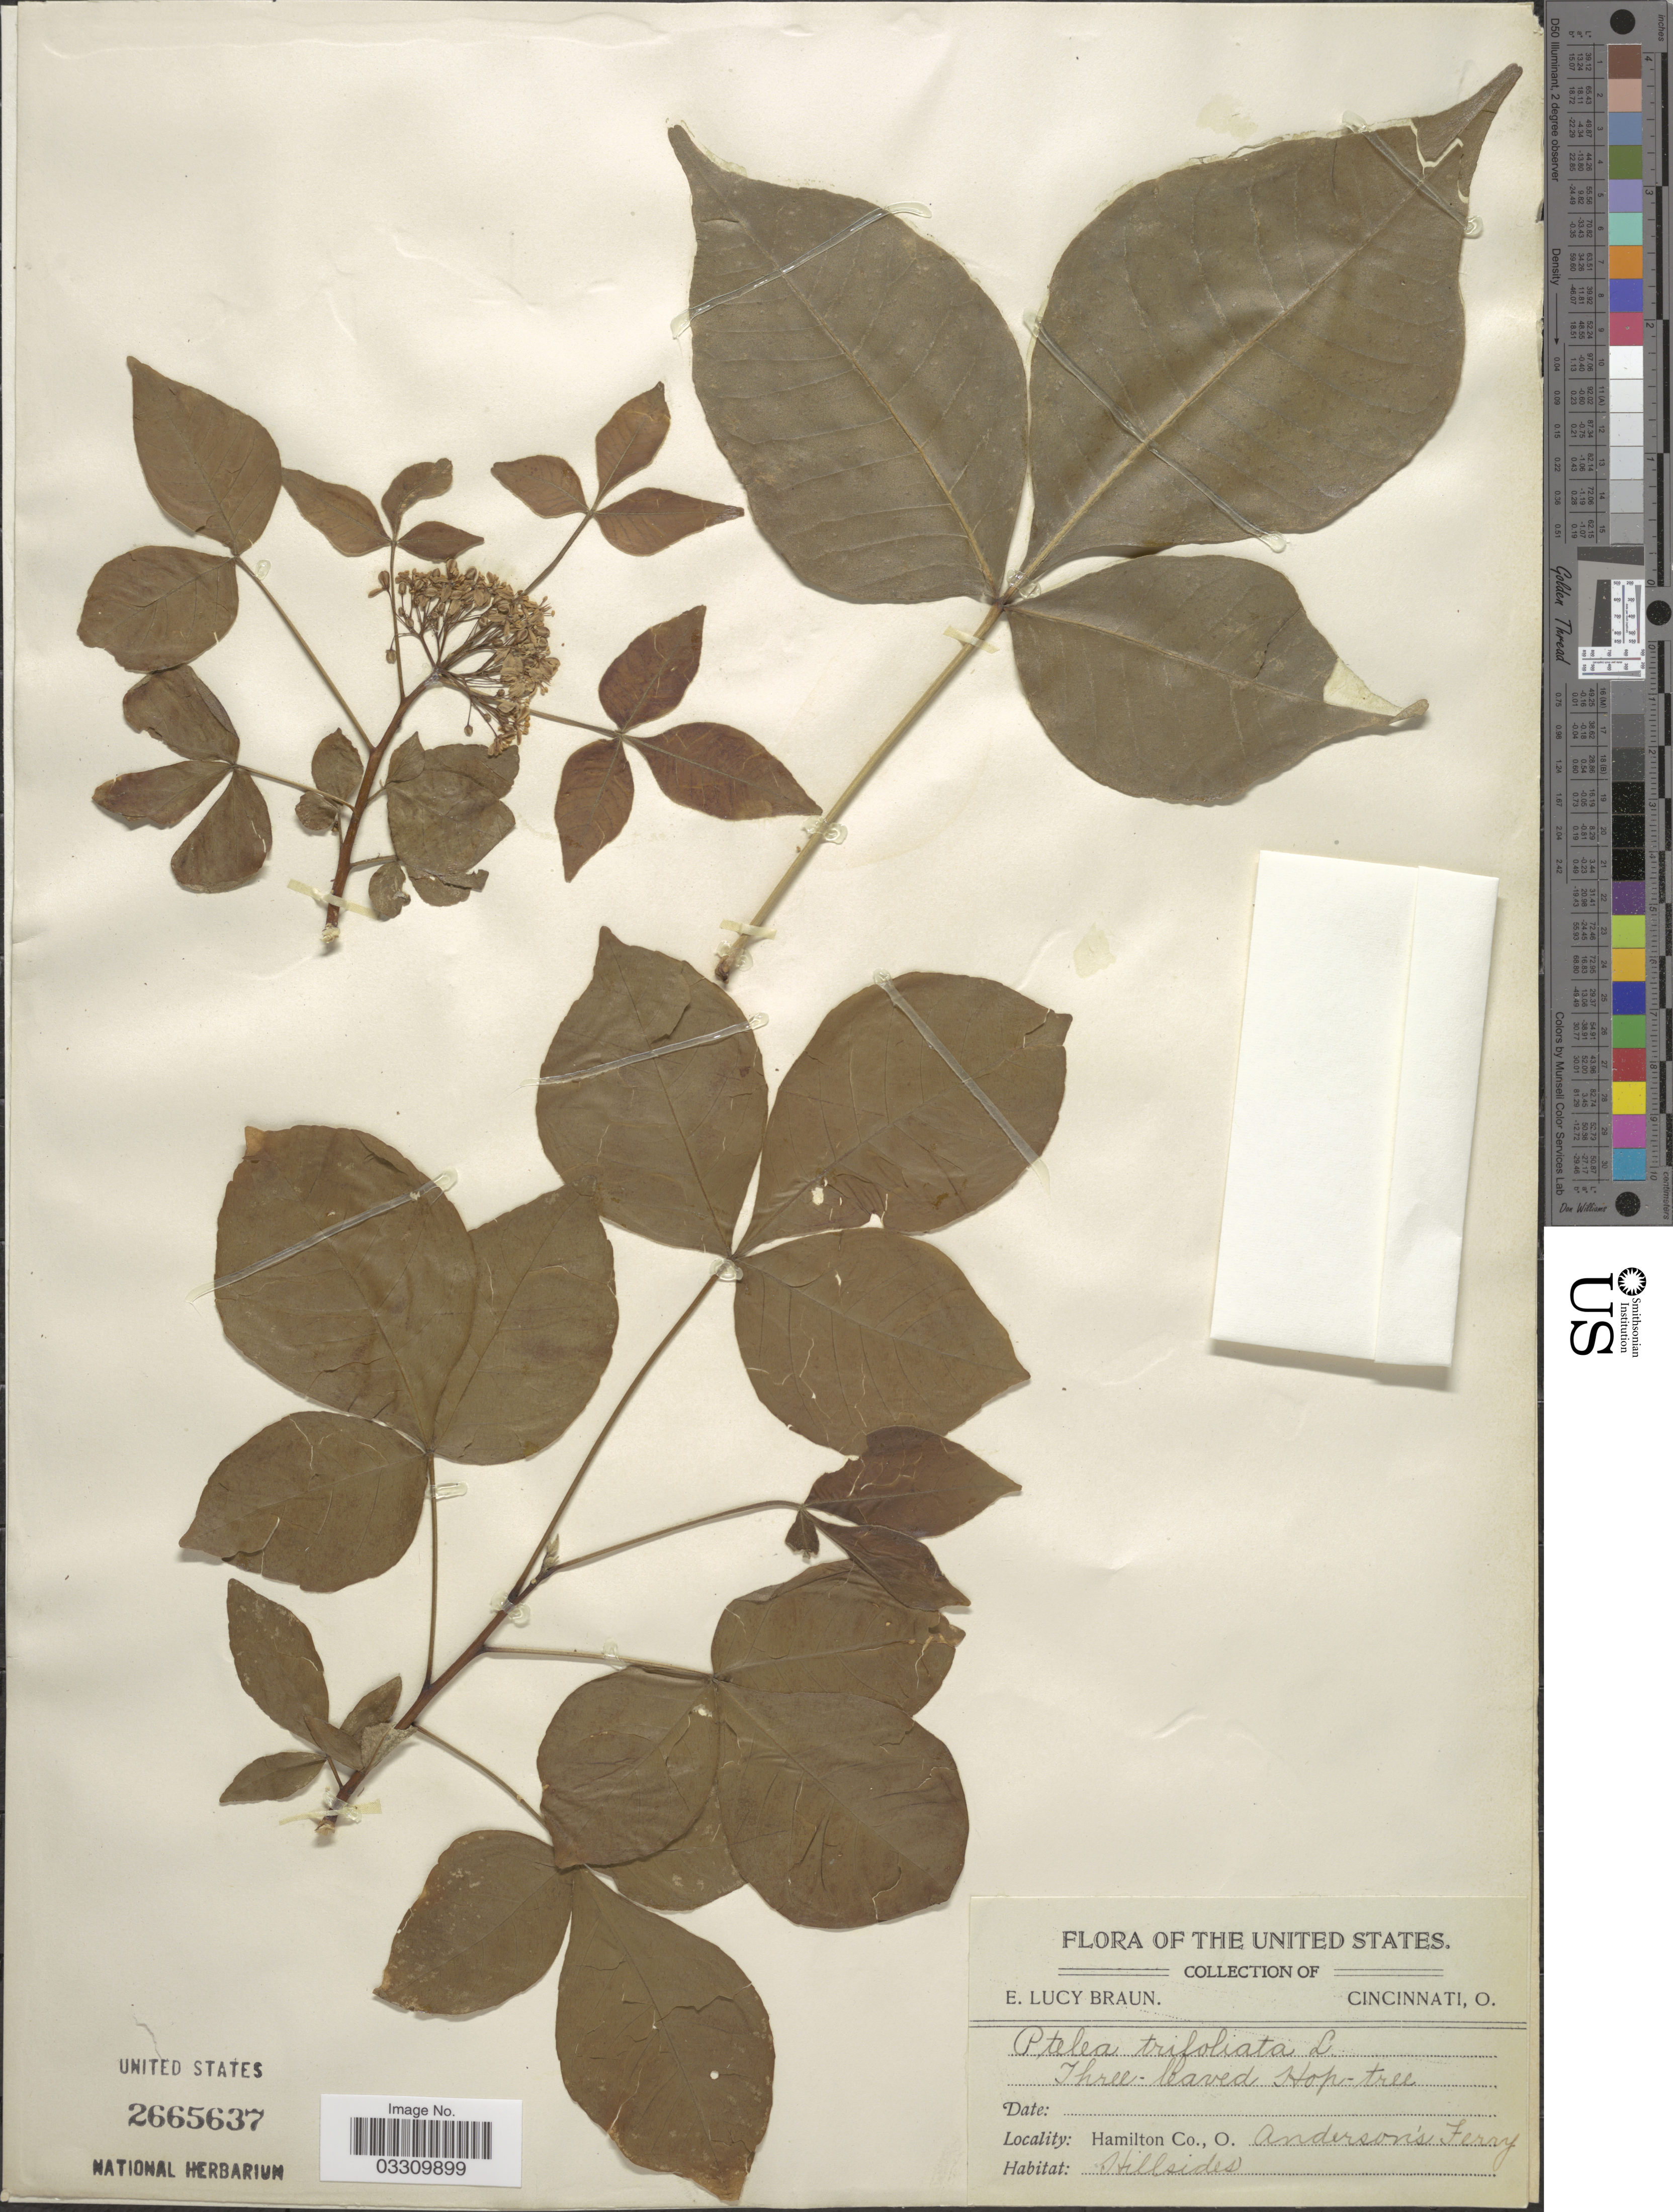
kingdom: Plantae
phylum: Tracheophyta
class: Magnoliopsida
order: Sapindales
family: Rutaceae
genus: Ptelea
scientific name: Ptelea trifoliata var. trifoliata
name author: L.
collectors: E. L. Braun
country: United States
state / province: Ohio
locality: Hamiton Co. Anderson's Ferry.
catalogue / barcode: US 2665637